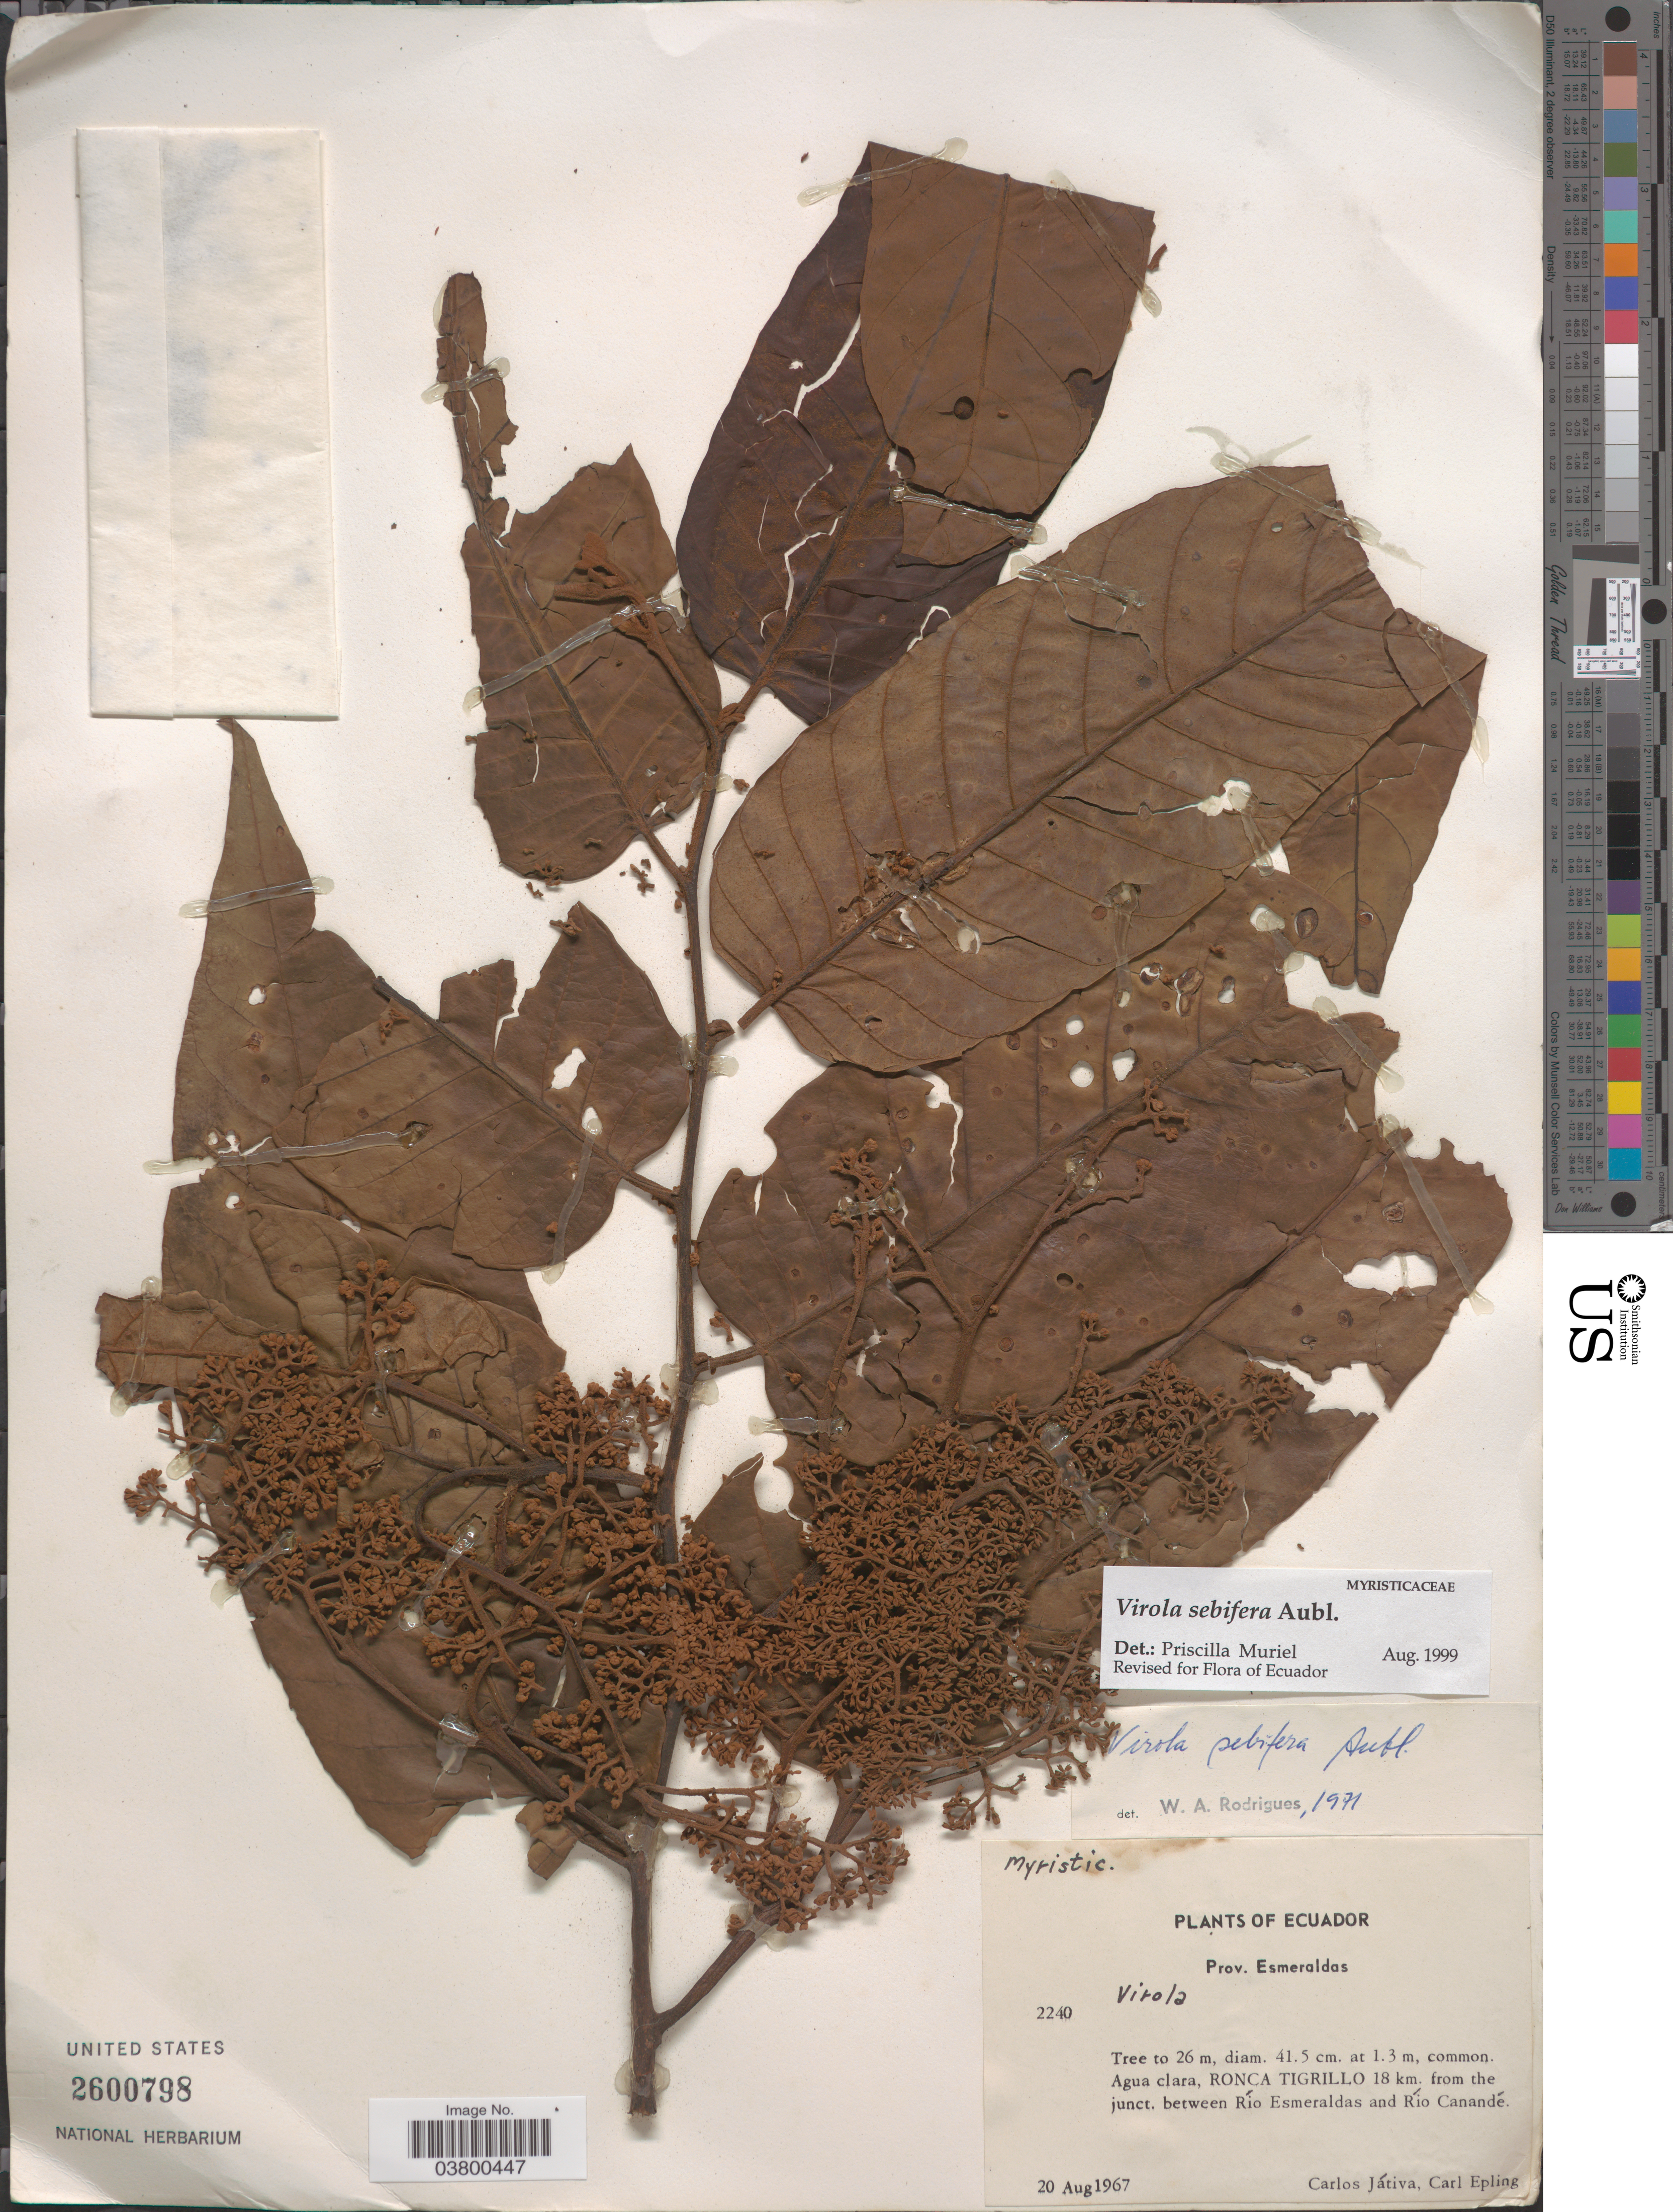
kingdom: Plantae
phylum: Tracheophyta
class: Magnoliopsida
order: Magnoliales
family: Myristicaceae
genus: Virola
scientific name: Virola sebifera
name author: Aubl.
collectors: C. D. Játiva & C. C. Epling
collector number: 2240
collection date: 1967-08-20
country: Ecuador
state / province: Esmeraldas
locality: Agua clara, Ronca Tigrillo 18 km. from the junct. between Río Esmeraldas and Río Canandé.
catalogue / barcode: US 2600798